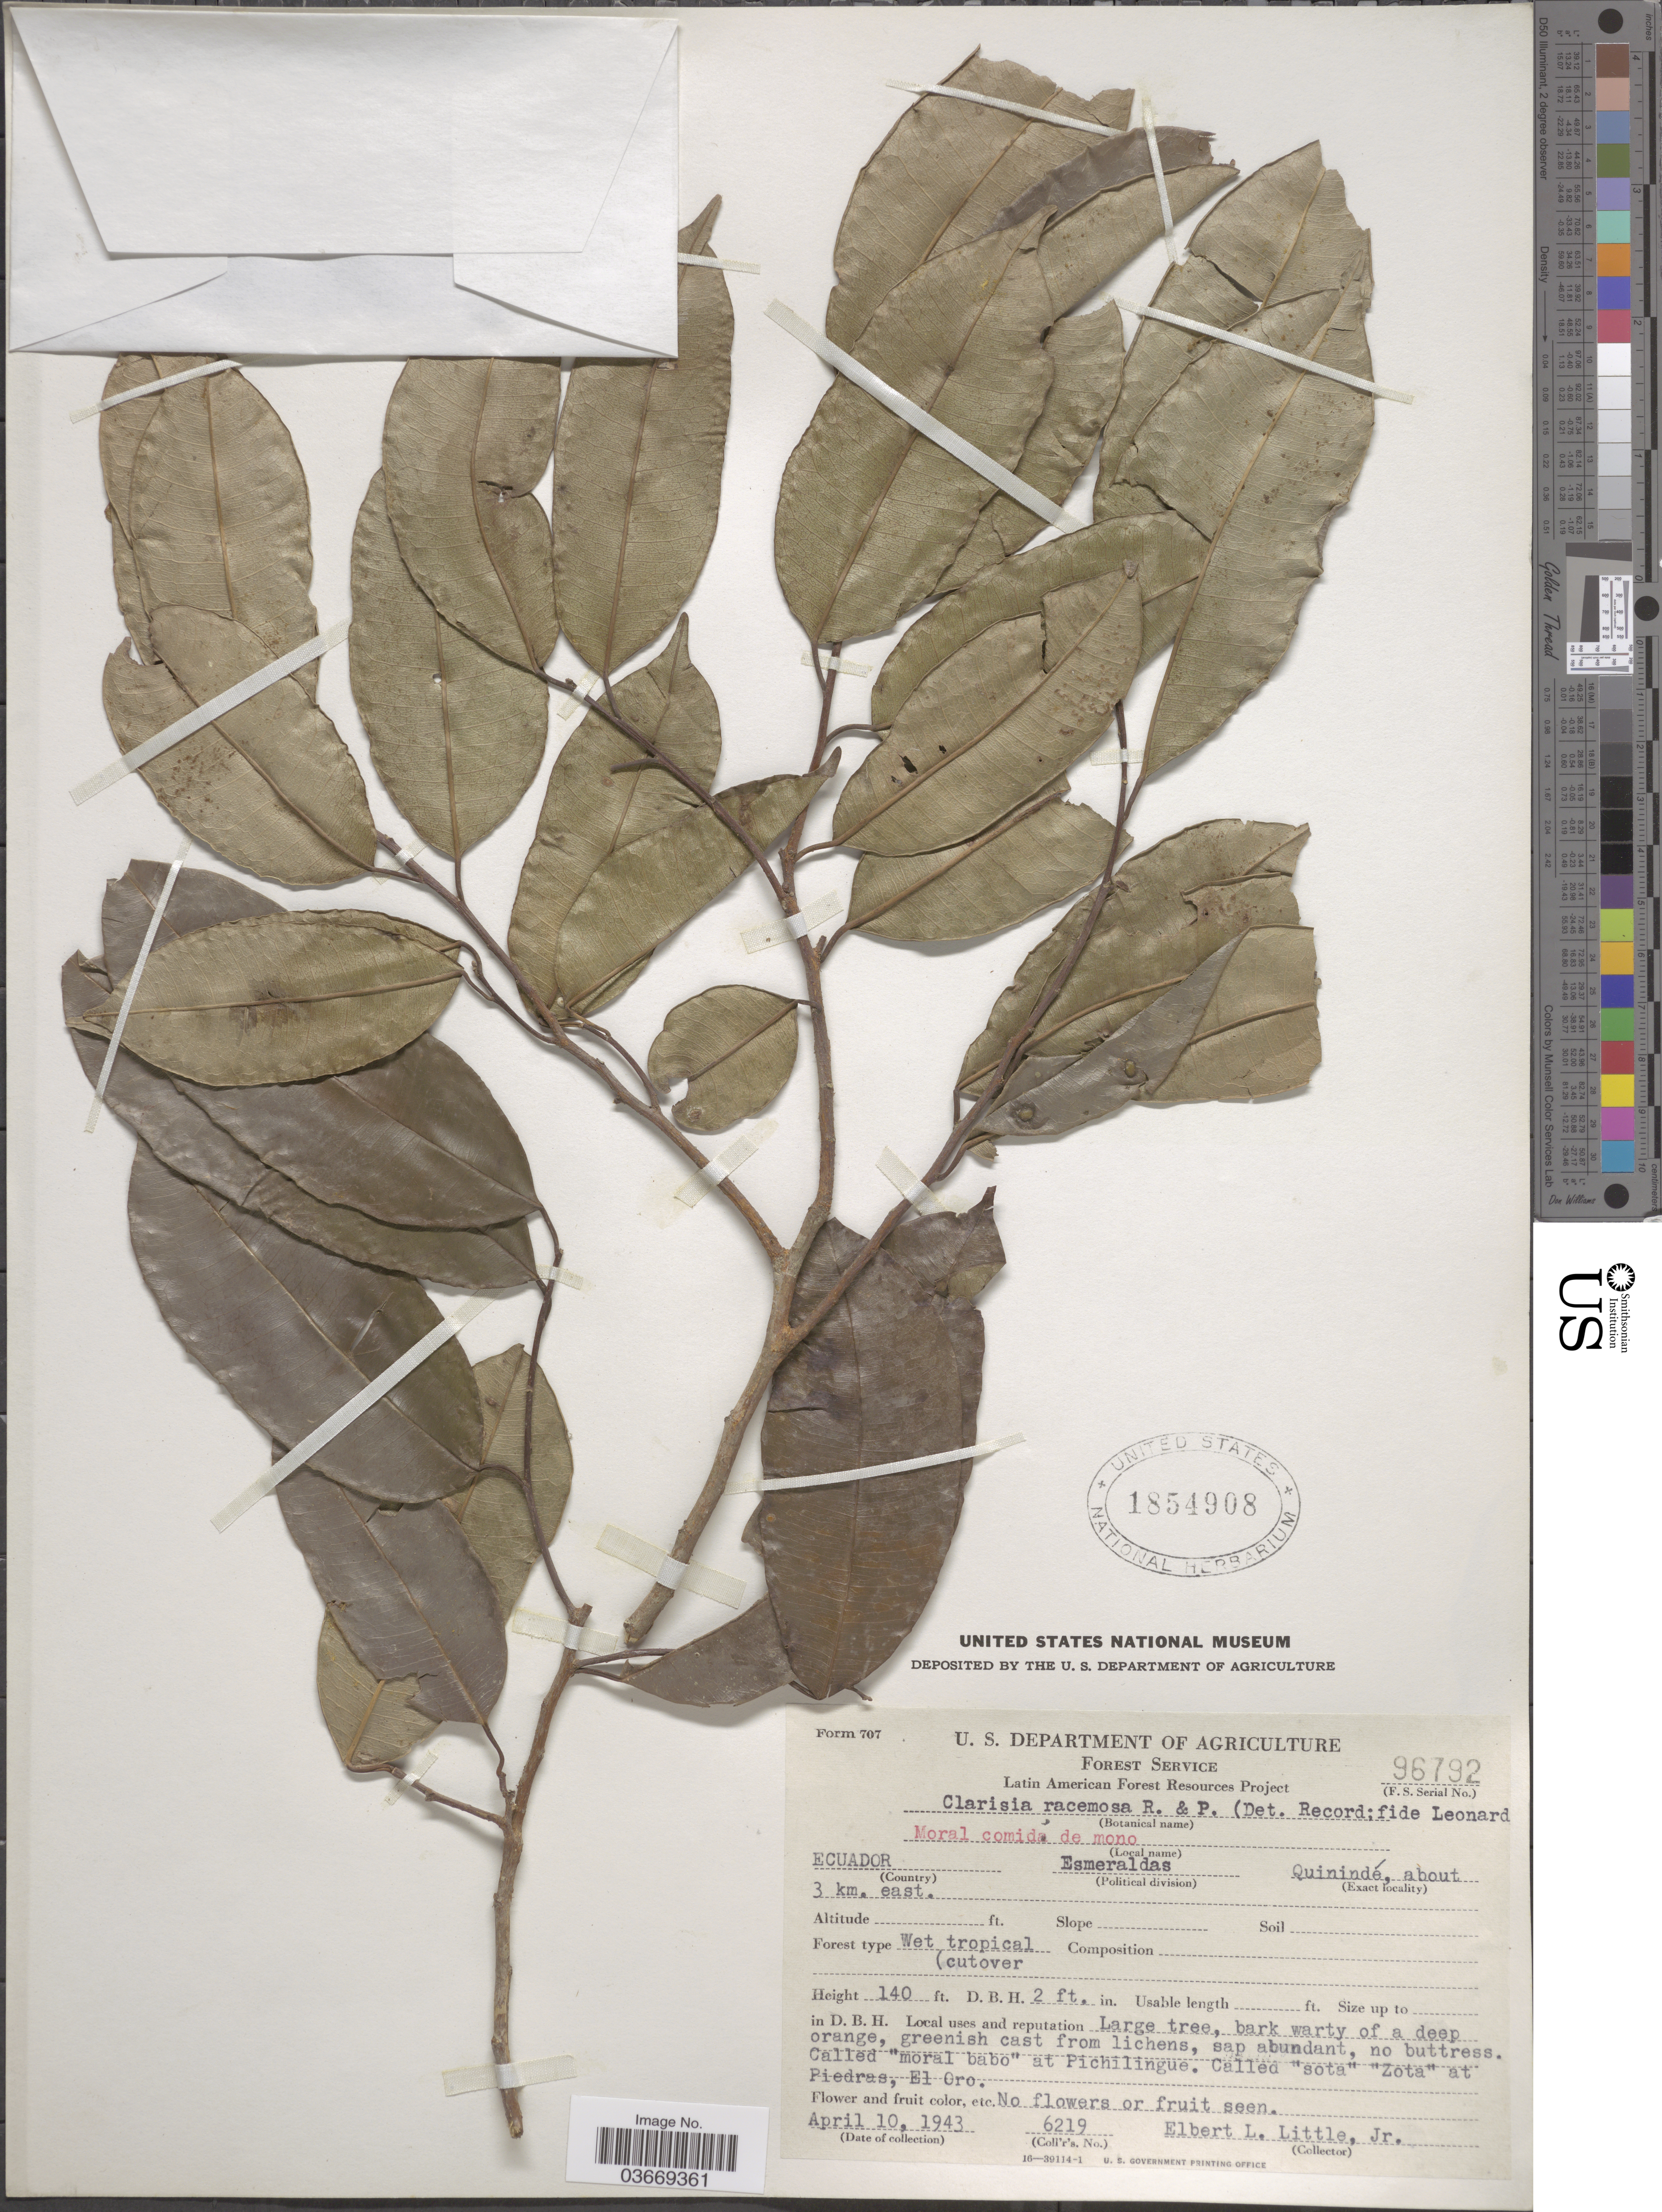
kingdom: Plantae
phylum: Tracheophyta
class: Magnoliopsida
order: Rosales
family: Moraceae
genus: Clarisia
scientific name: Clarisia racemosa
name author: Ruiz & Pav.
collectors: E. L. Little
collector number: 6219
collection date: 1943-04-10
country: Ecuador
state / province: Esmeraldas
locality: Quinindé, about 3 km. east.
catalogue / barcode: US 1854908